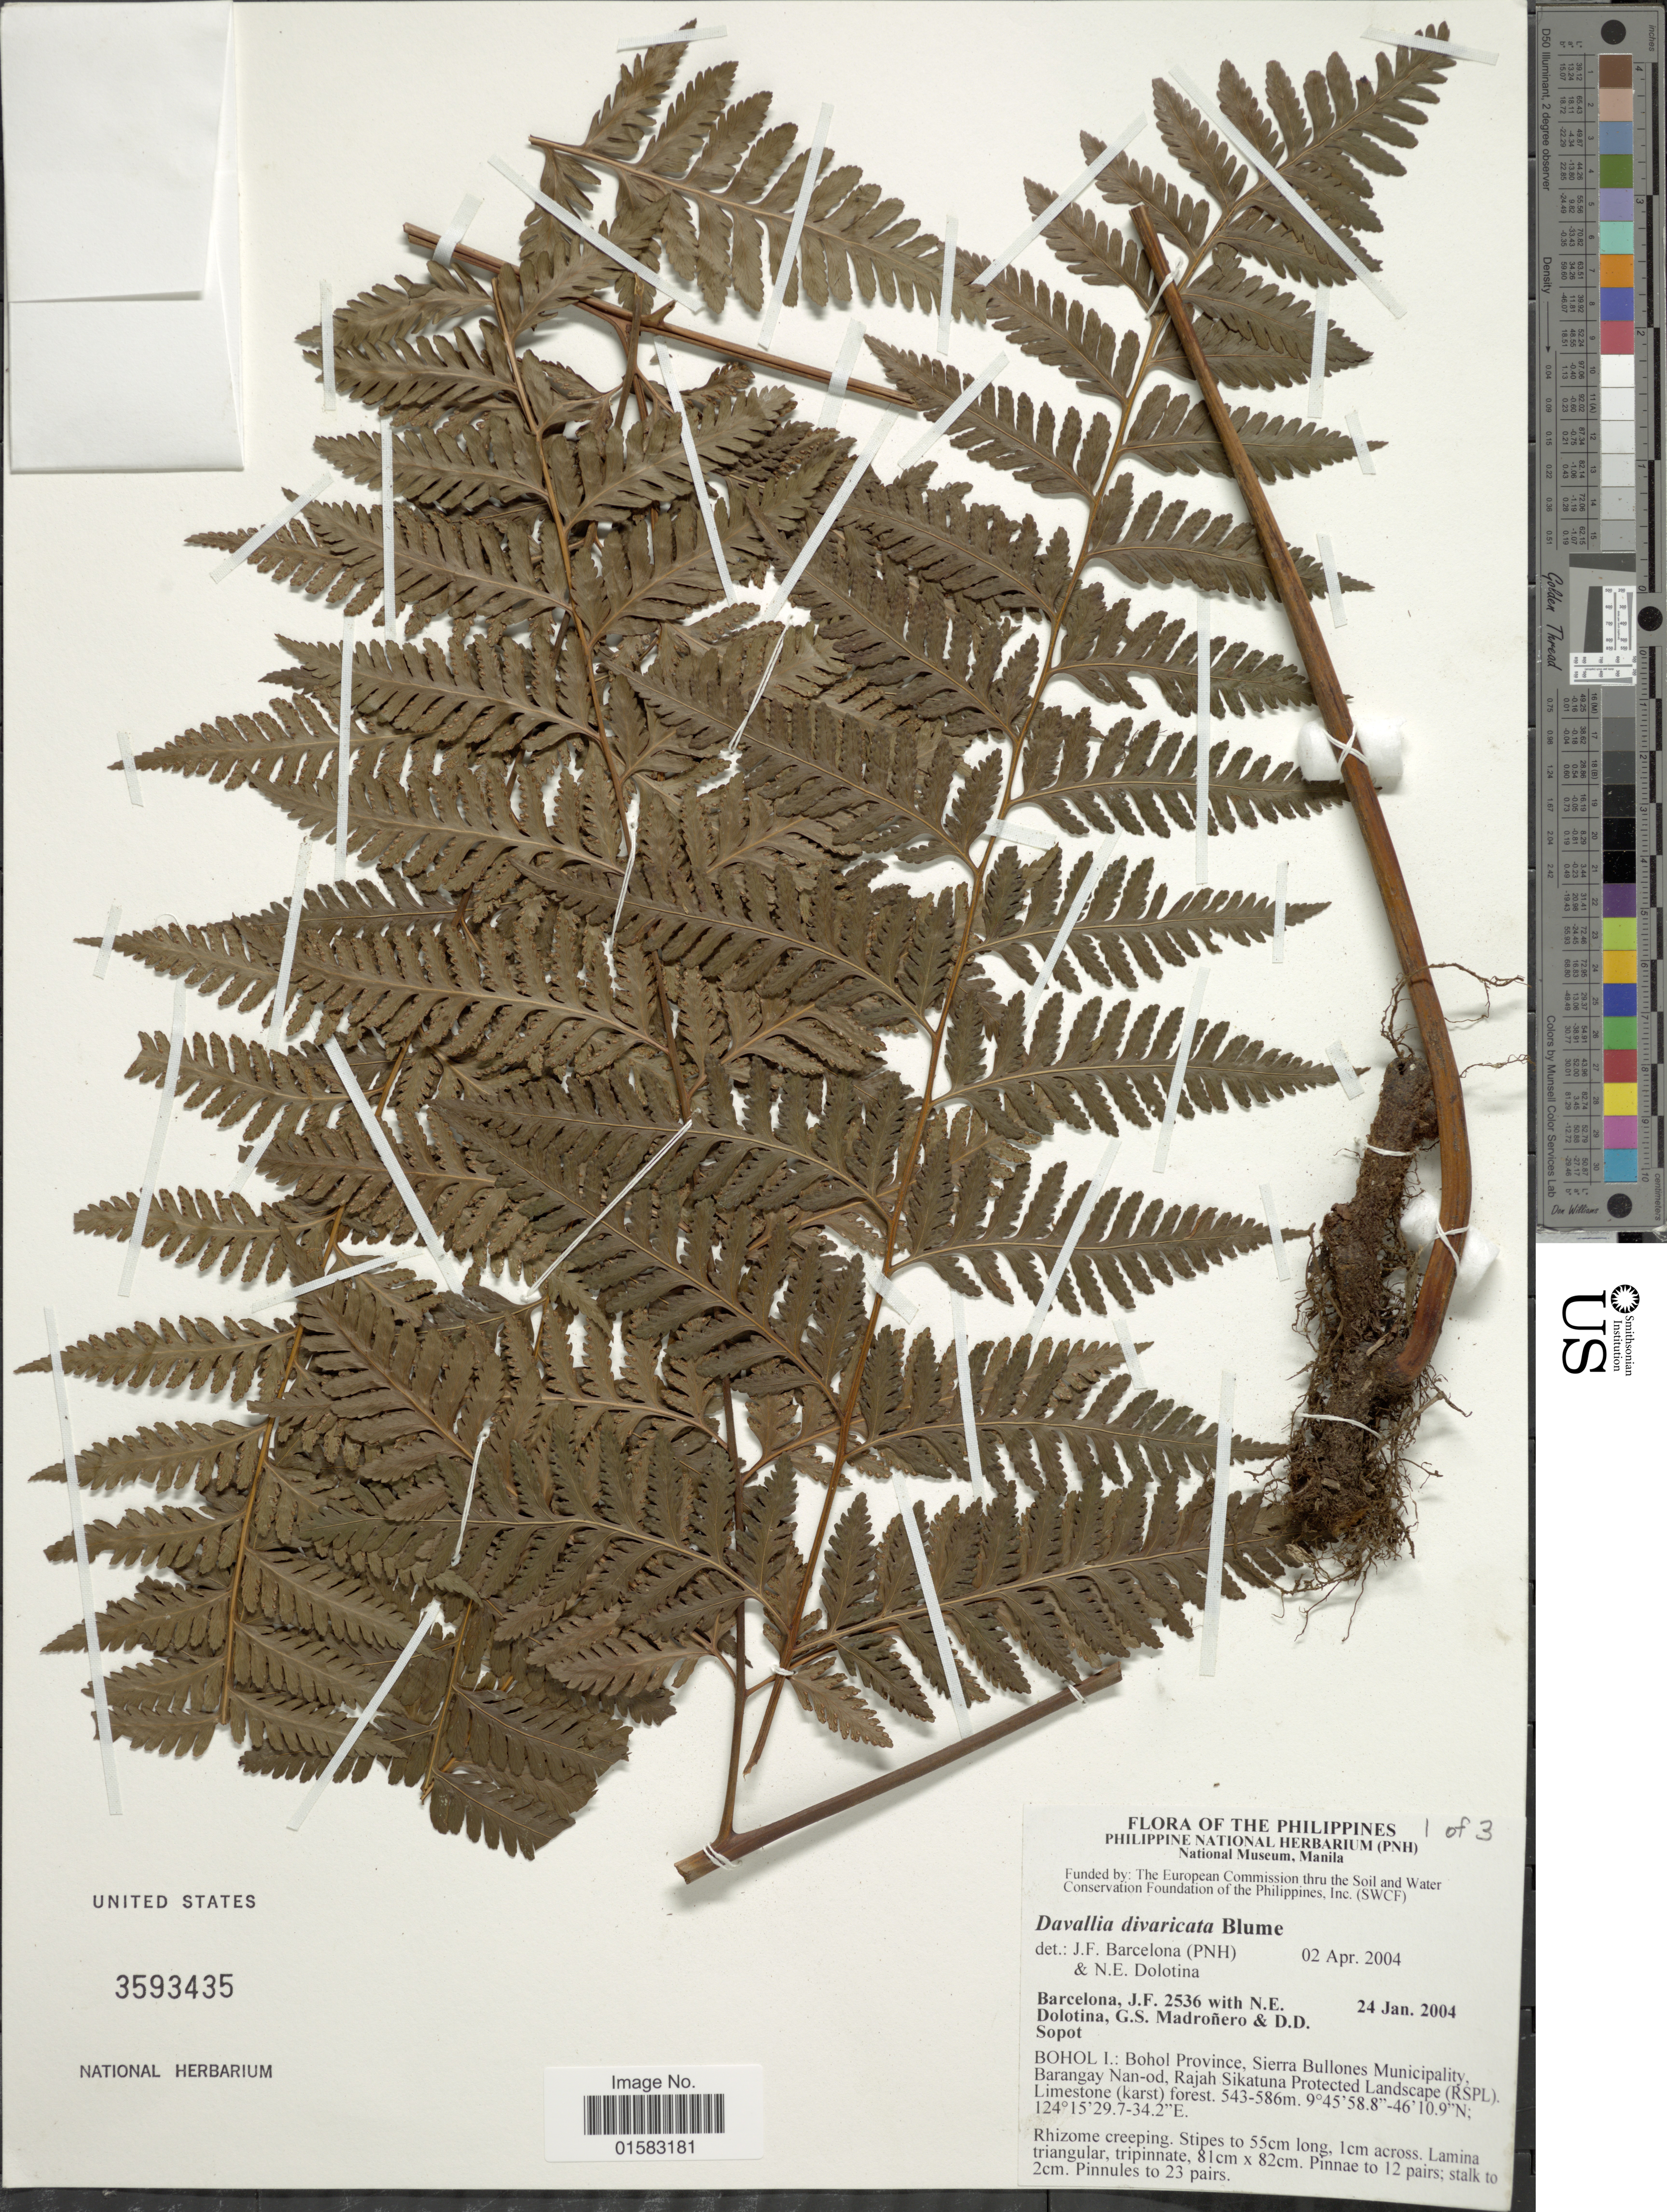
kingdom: Plantae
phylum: Tracheophyta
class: Polypodiopsida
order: Polypodiales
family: Davalliaceae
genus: Davallia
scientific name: Davallia divaricata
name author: Blume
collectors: J. F. Barcelona, N. Dolotina, G. Madroñero & D. Sopot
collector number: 2536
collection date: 2004-01-24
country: Philippines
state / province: Central Visayas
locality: Bohol Province, Sierra Bullones Municipality, Barangay Nan-od, Rajah Sikatuna Protected Lanscape (RSLP)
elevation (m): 543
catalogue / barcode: US 3593435